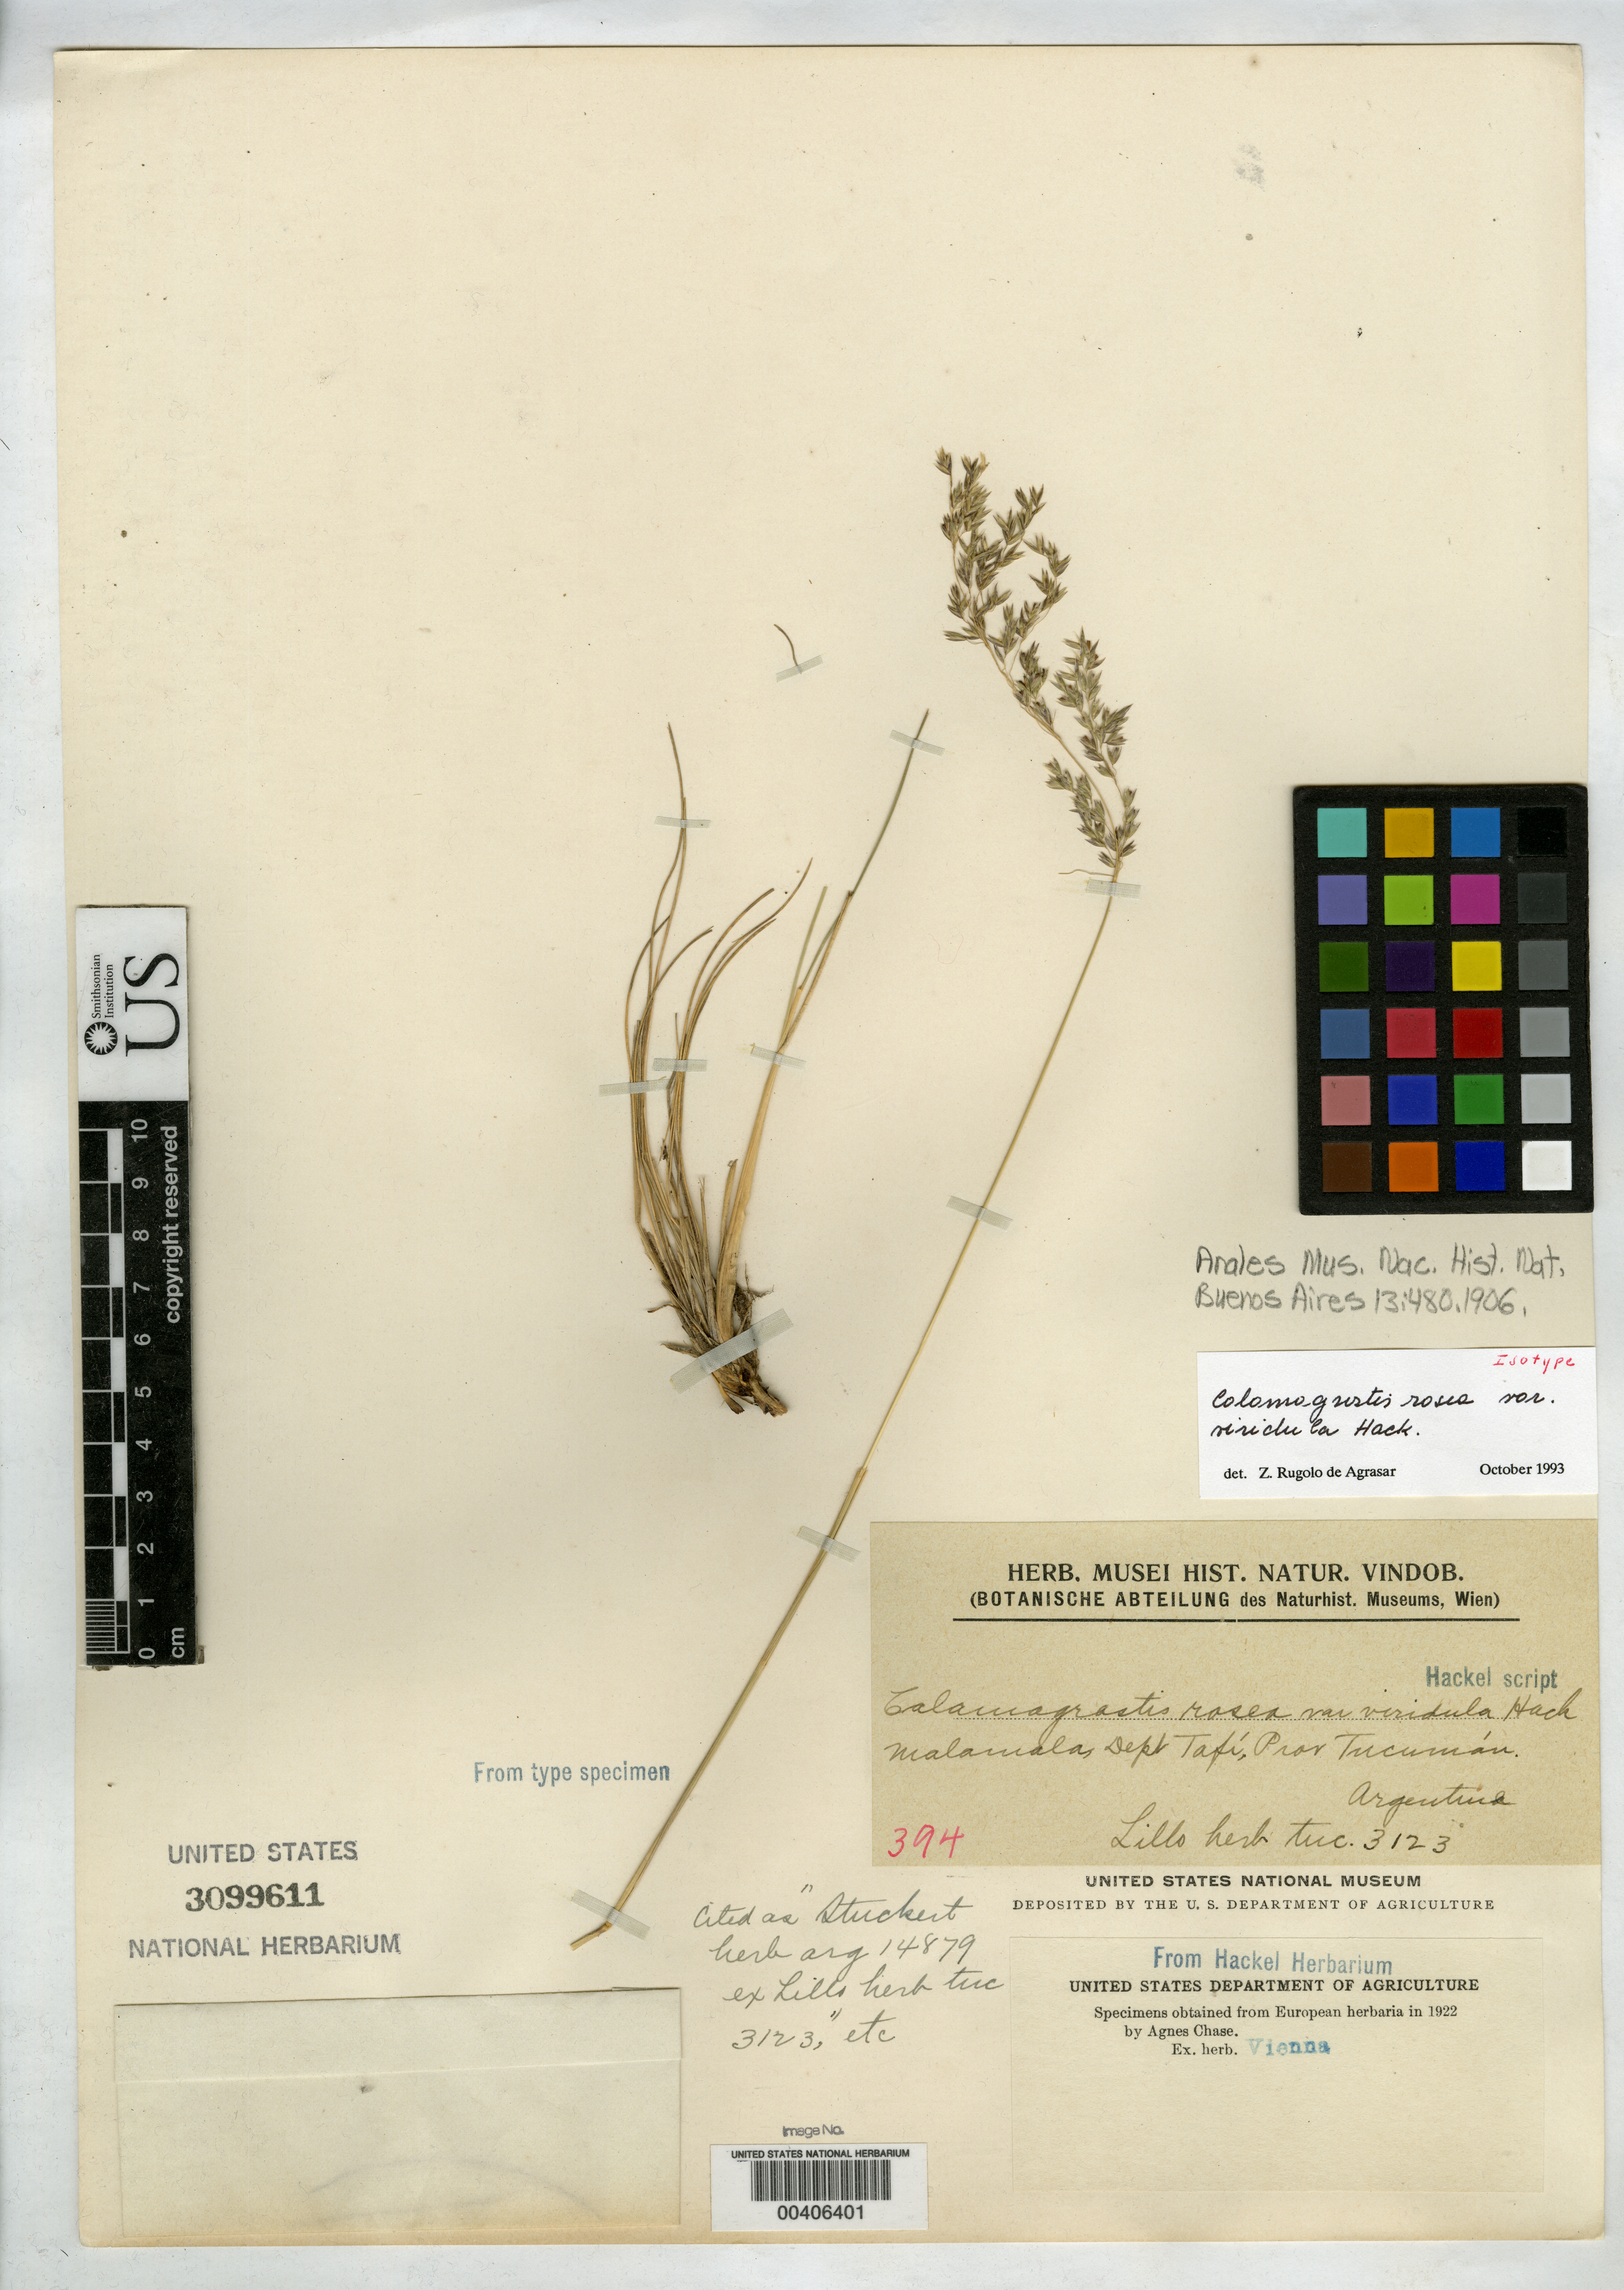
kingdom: Plantae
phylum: Tracheophyta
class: Liliopsida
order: Poales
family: Poaceae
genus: Calamagrostis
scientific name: Calamagrostis rosea var. viridula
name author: Hack.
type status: Isotype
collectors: M. Lillo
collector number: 3123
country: Argentina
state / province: Tucumán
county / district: Tafí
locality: Malamala.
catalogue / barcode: US 3099611